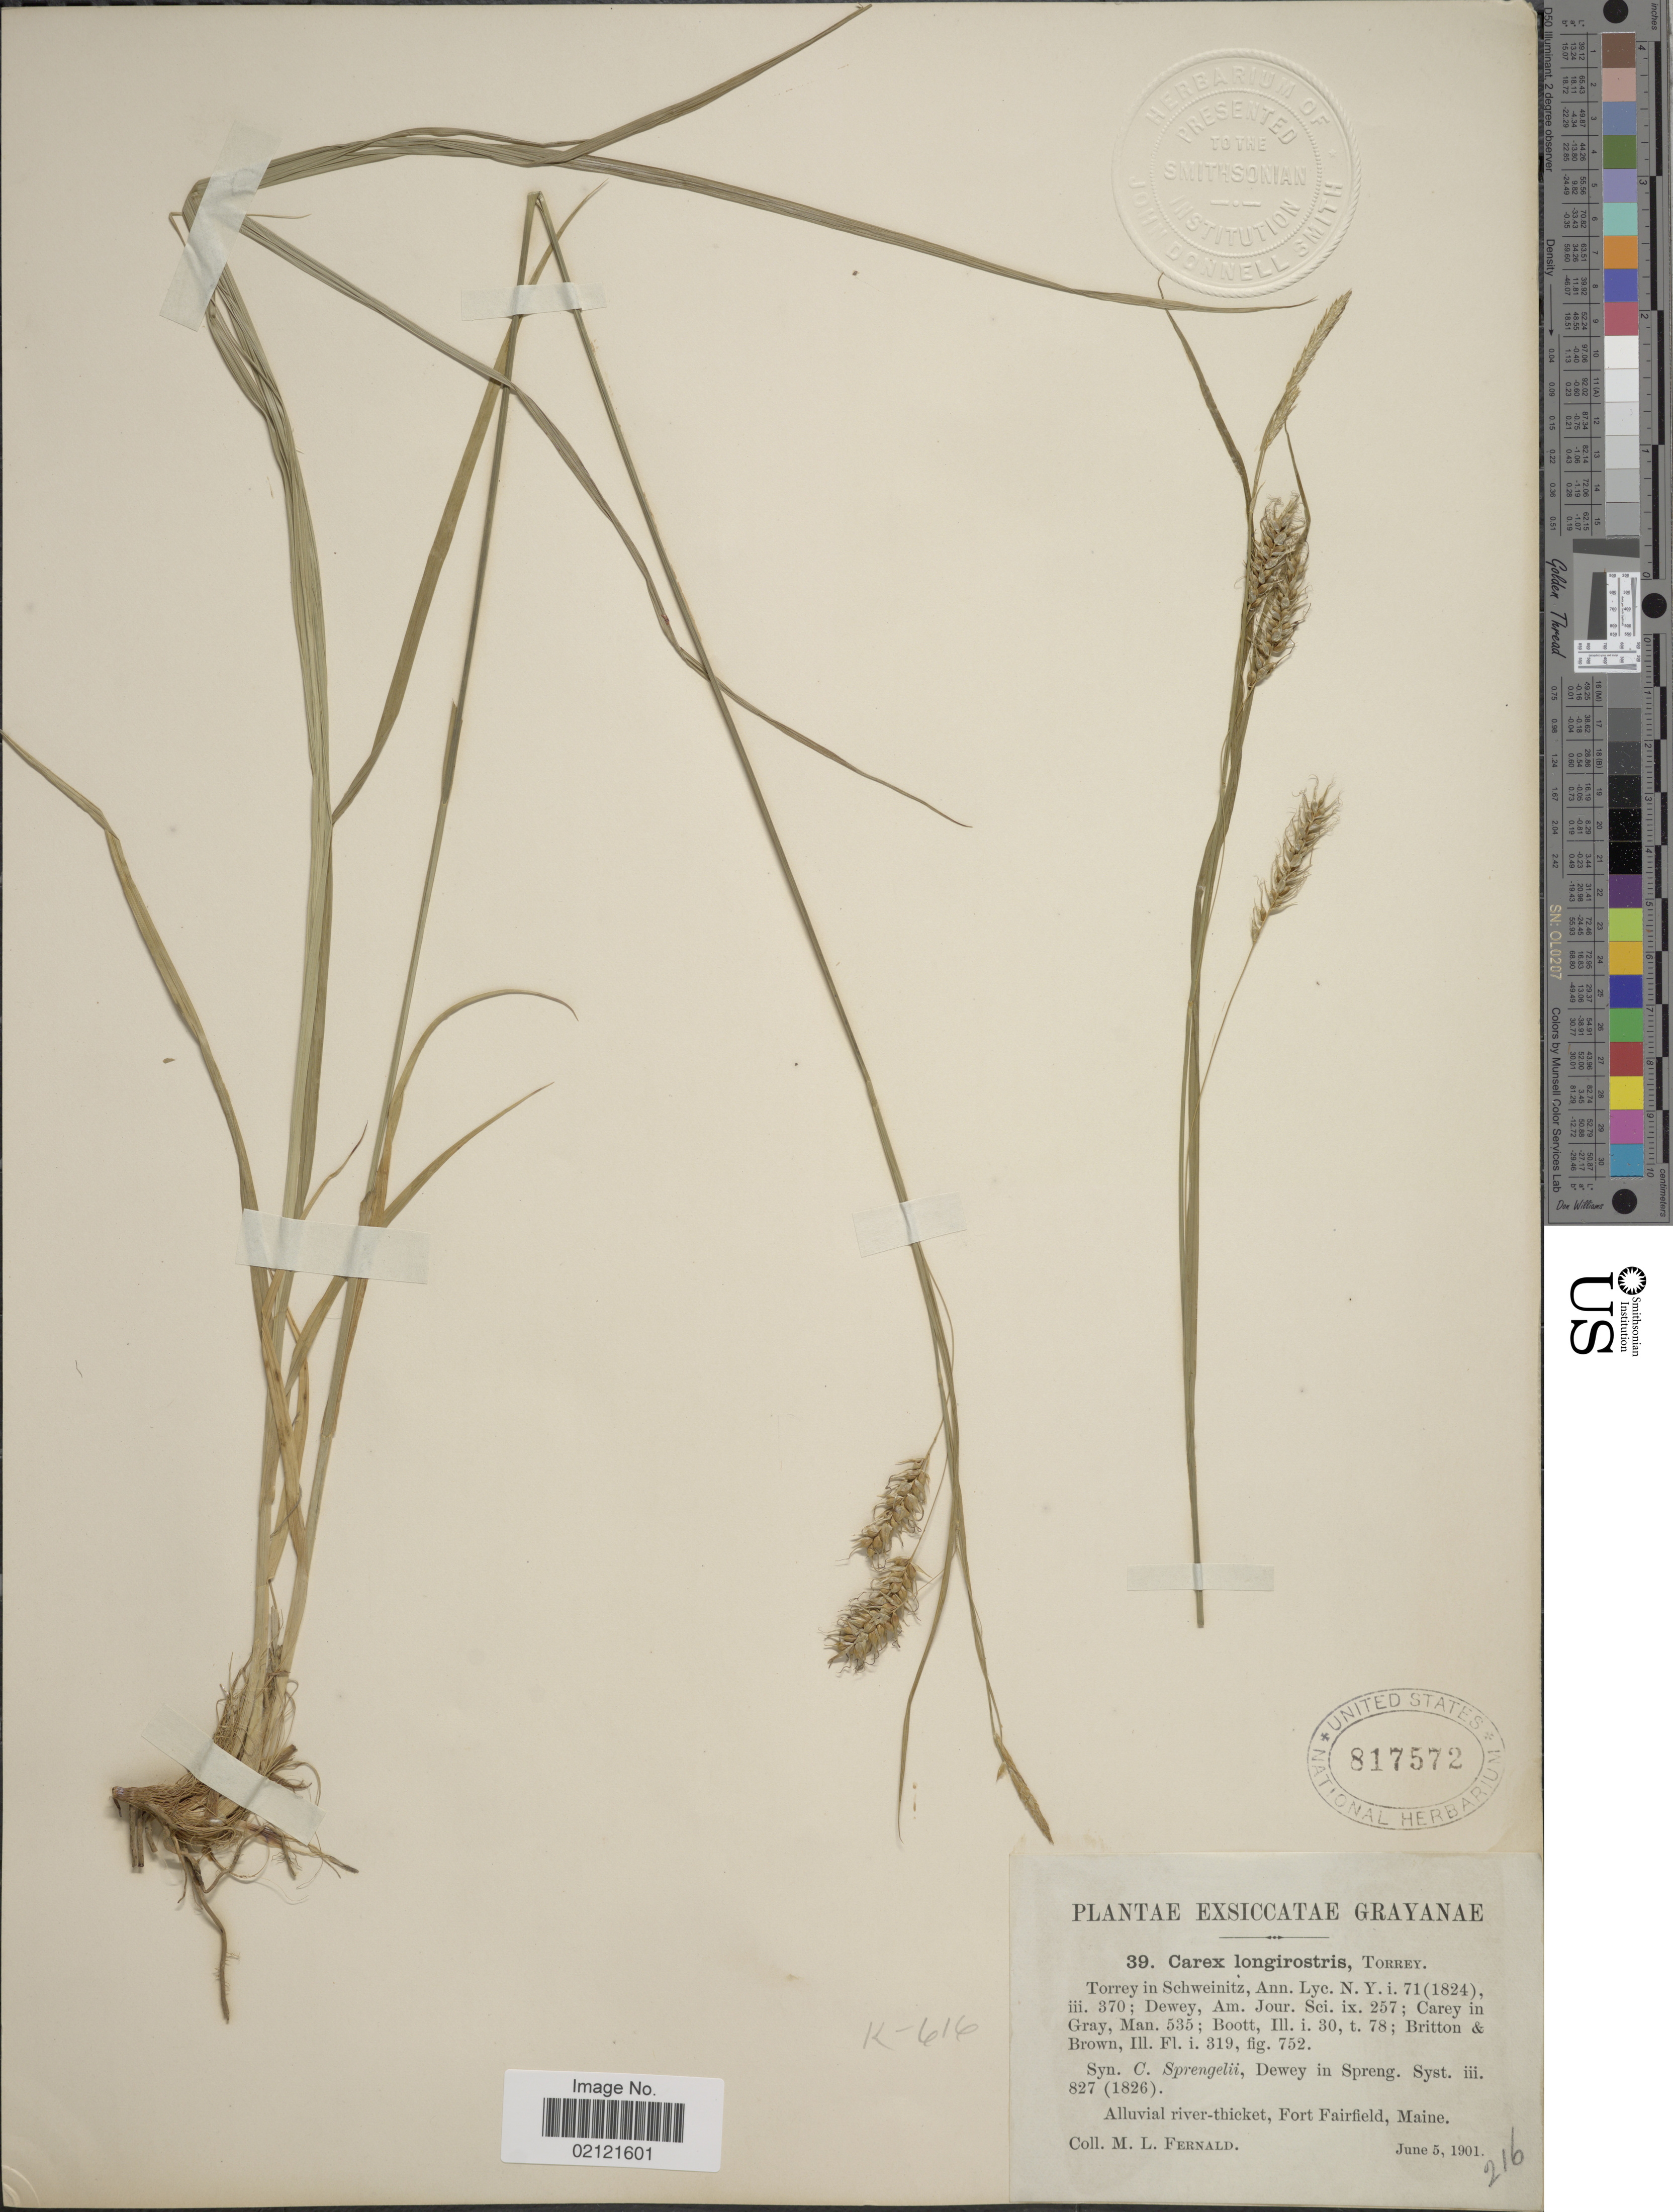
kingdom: Plantae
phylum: Tracheophyta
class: Liliopsida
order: Poales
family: Cyperaceae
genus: Carex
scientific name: Carex sprengelii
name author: Dewey ex Spreng.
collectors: M. L. Fernald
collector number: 216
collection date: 1901-06-05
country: United States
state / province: Maine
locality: Grayanae, Alluvial river thicket, Fort Fairfield, Maine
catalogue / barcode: US 817572